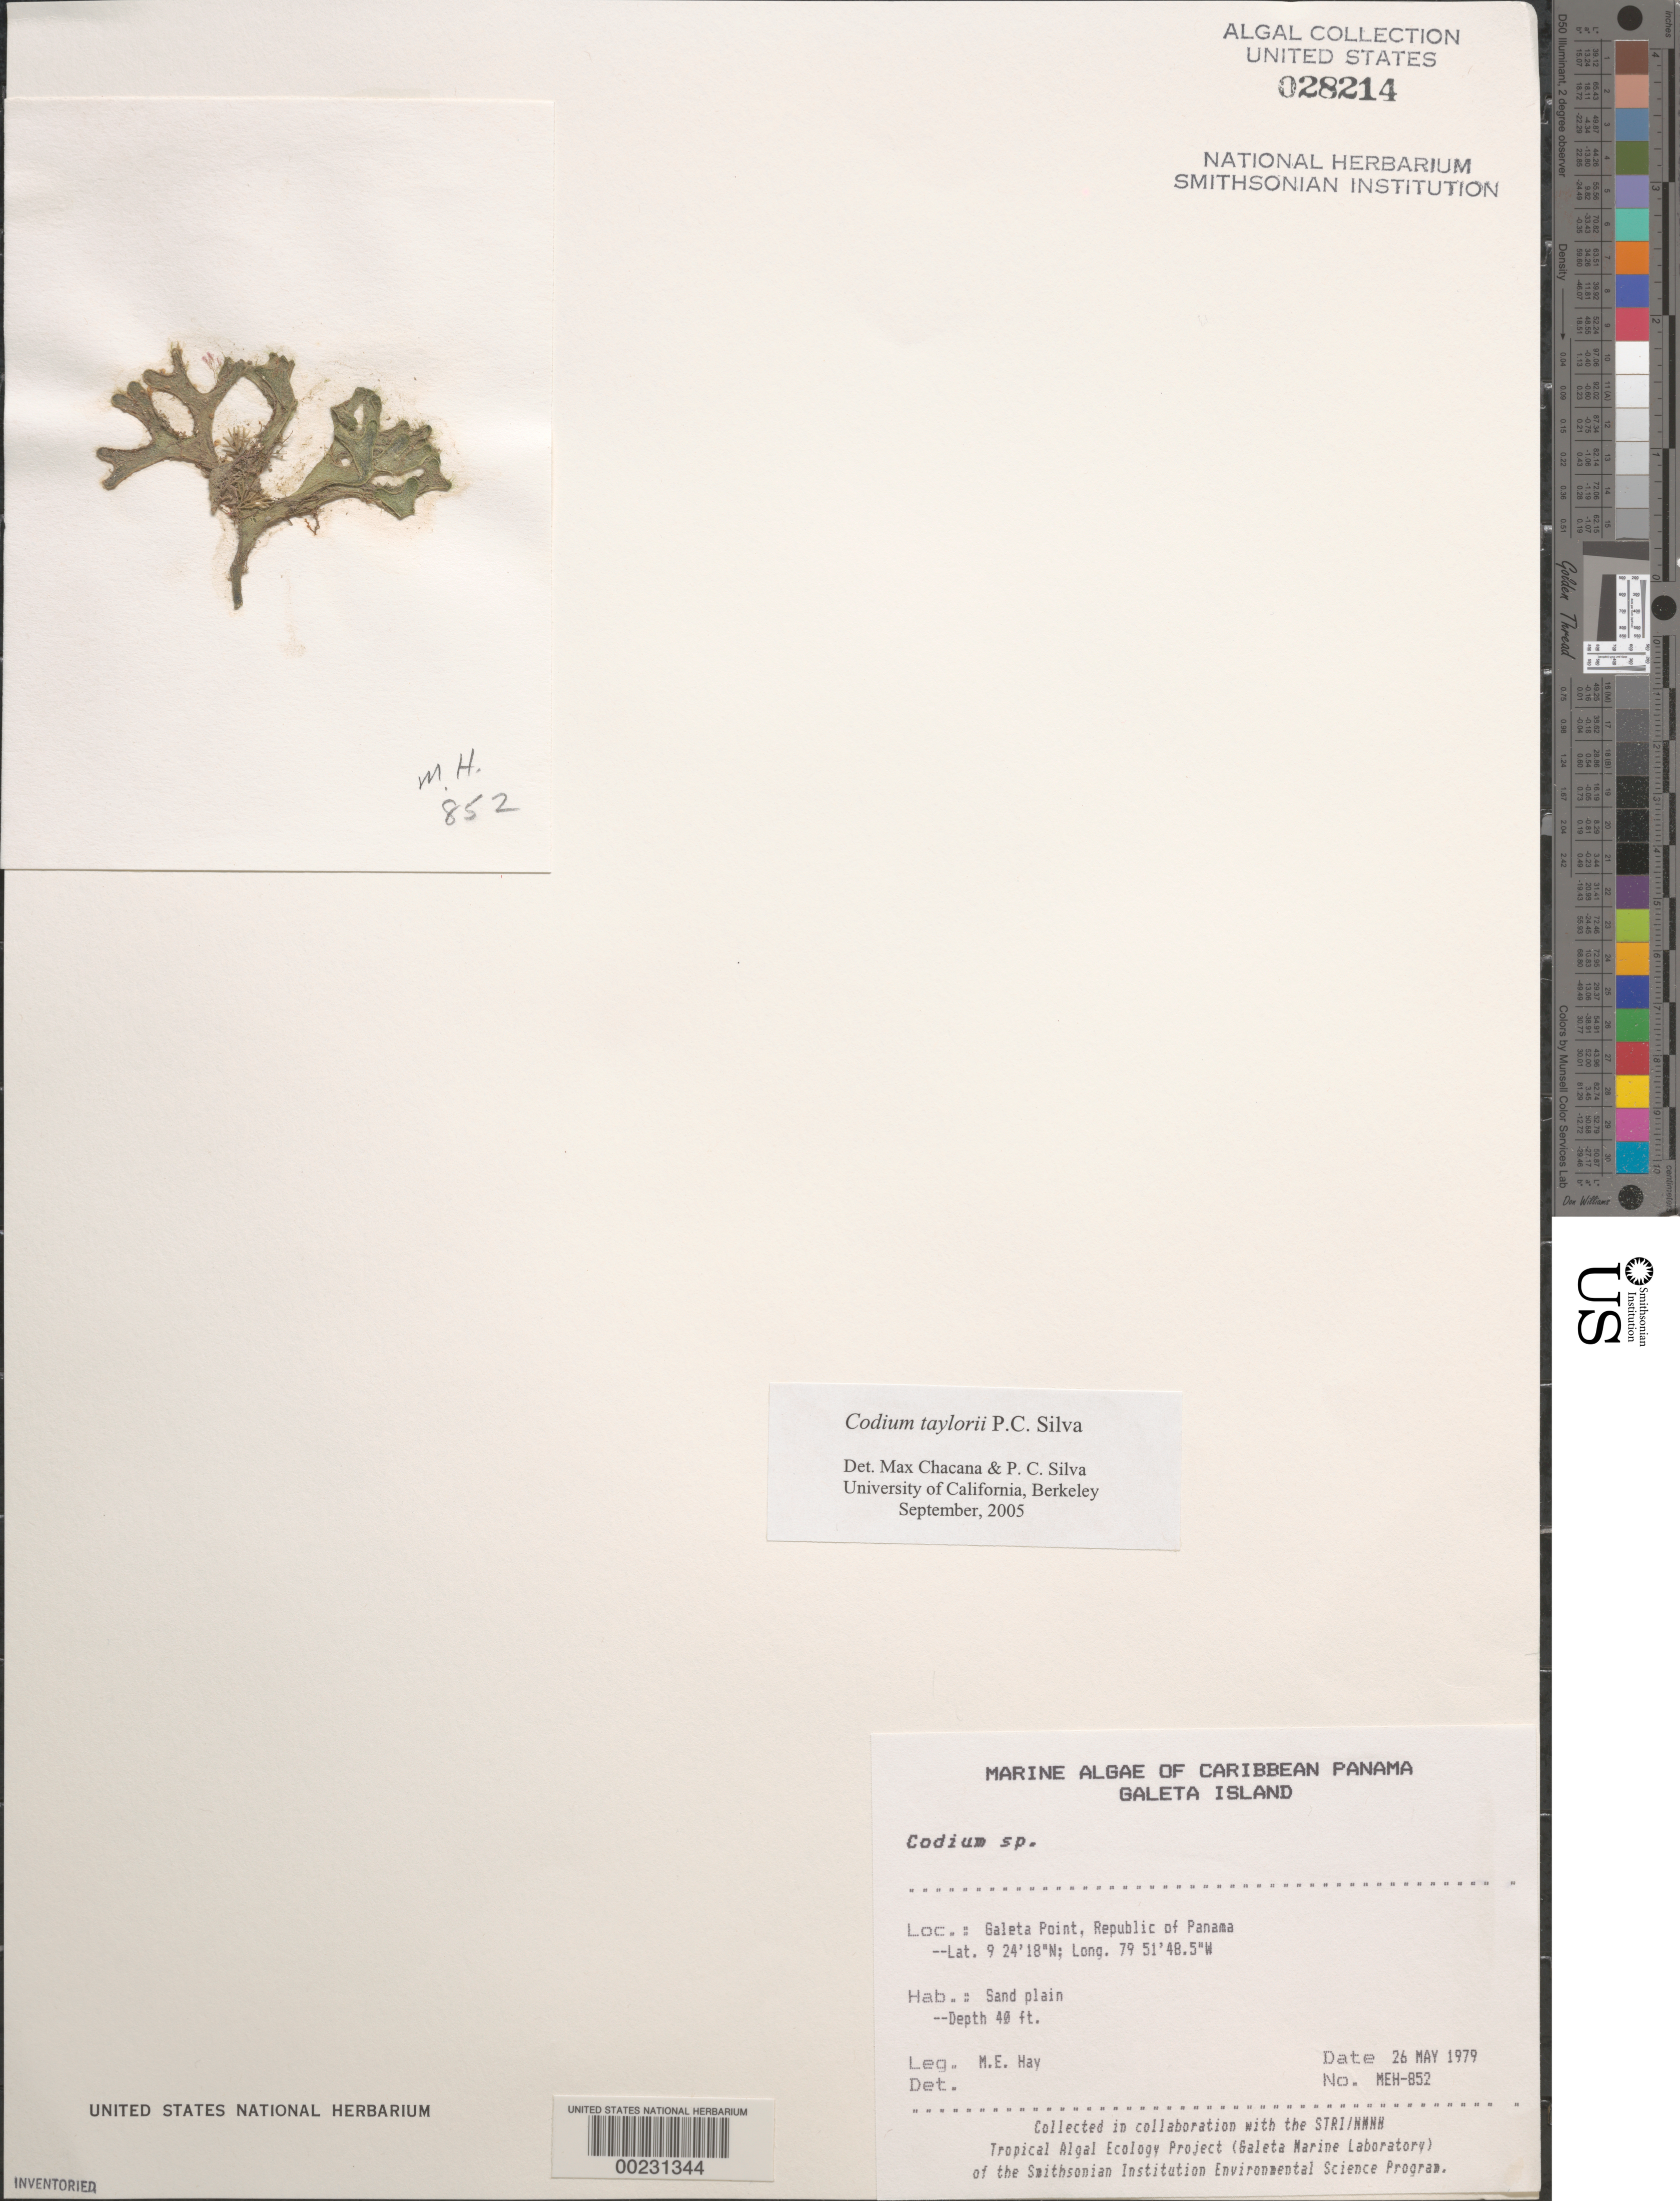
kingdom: Plantae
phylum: Chlorophyta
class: Ulvophyceae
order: Bryopsidales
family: Codiaceae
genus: Codium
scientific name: Codium taylorii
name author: P.C. Silva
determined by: Chacana, M. E.; Silva, P. C.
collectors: M. E. Hay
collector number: MEH-852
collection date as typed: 26 May 1979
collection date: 1979-05-26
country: Panama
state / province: Colón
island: Galeta Island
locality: Galeta Point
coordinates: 9 24' 18" N, 79 51' 48.5" W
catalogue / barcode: US 28214